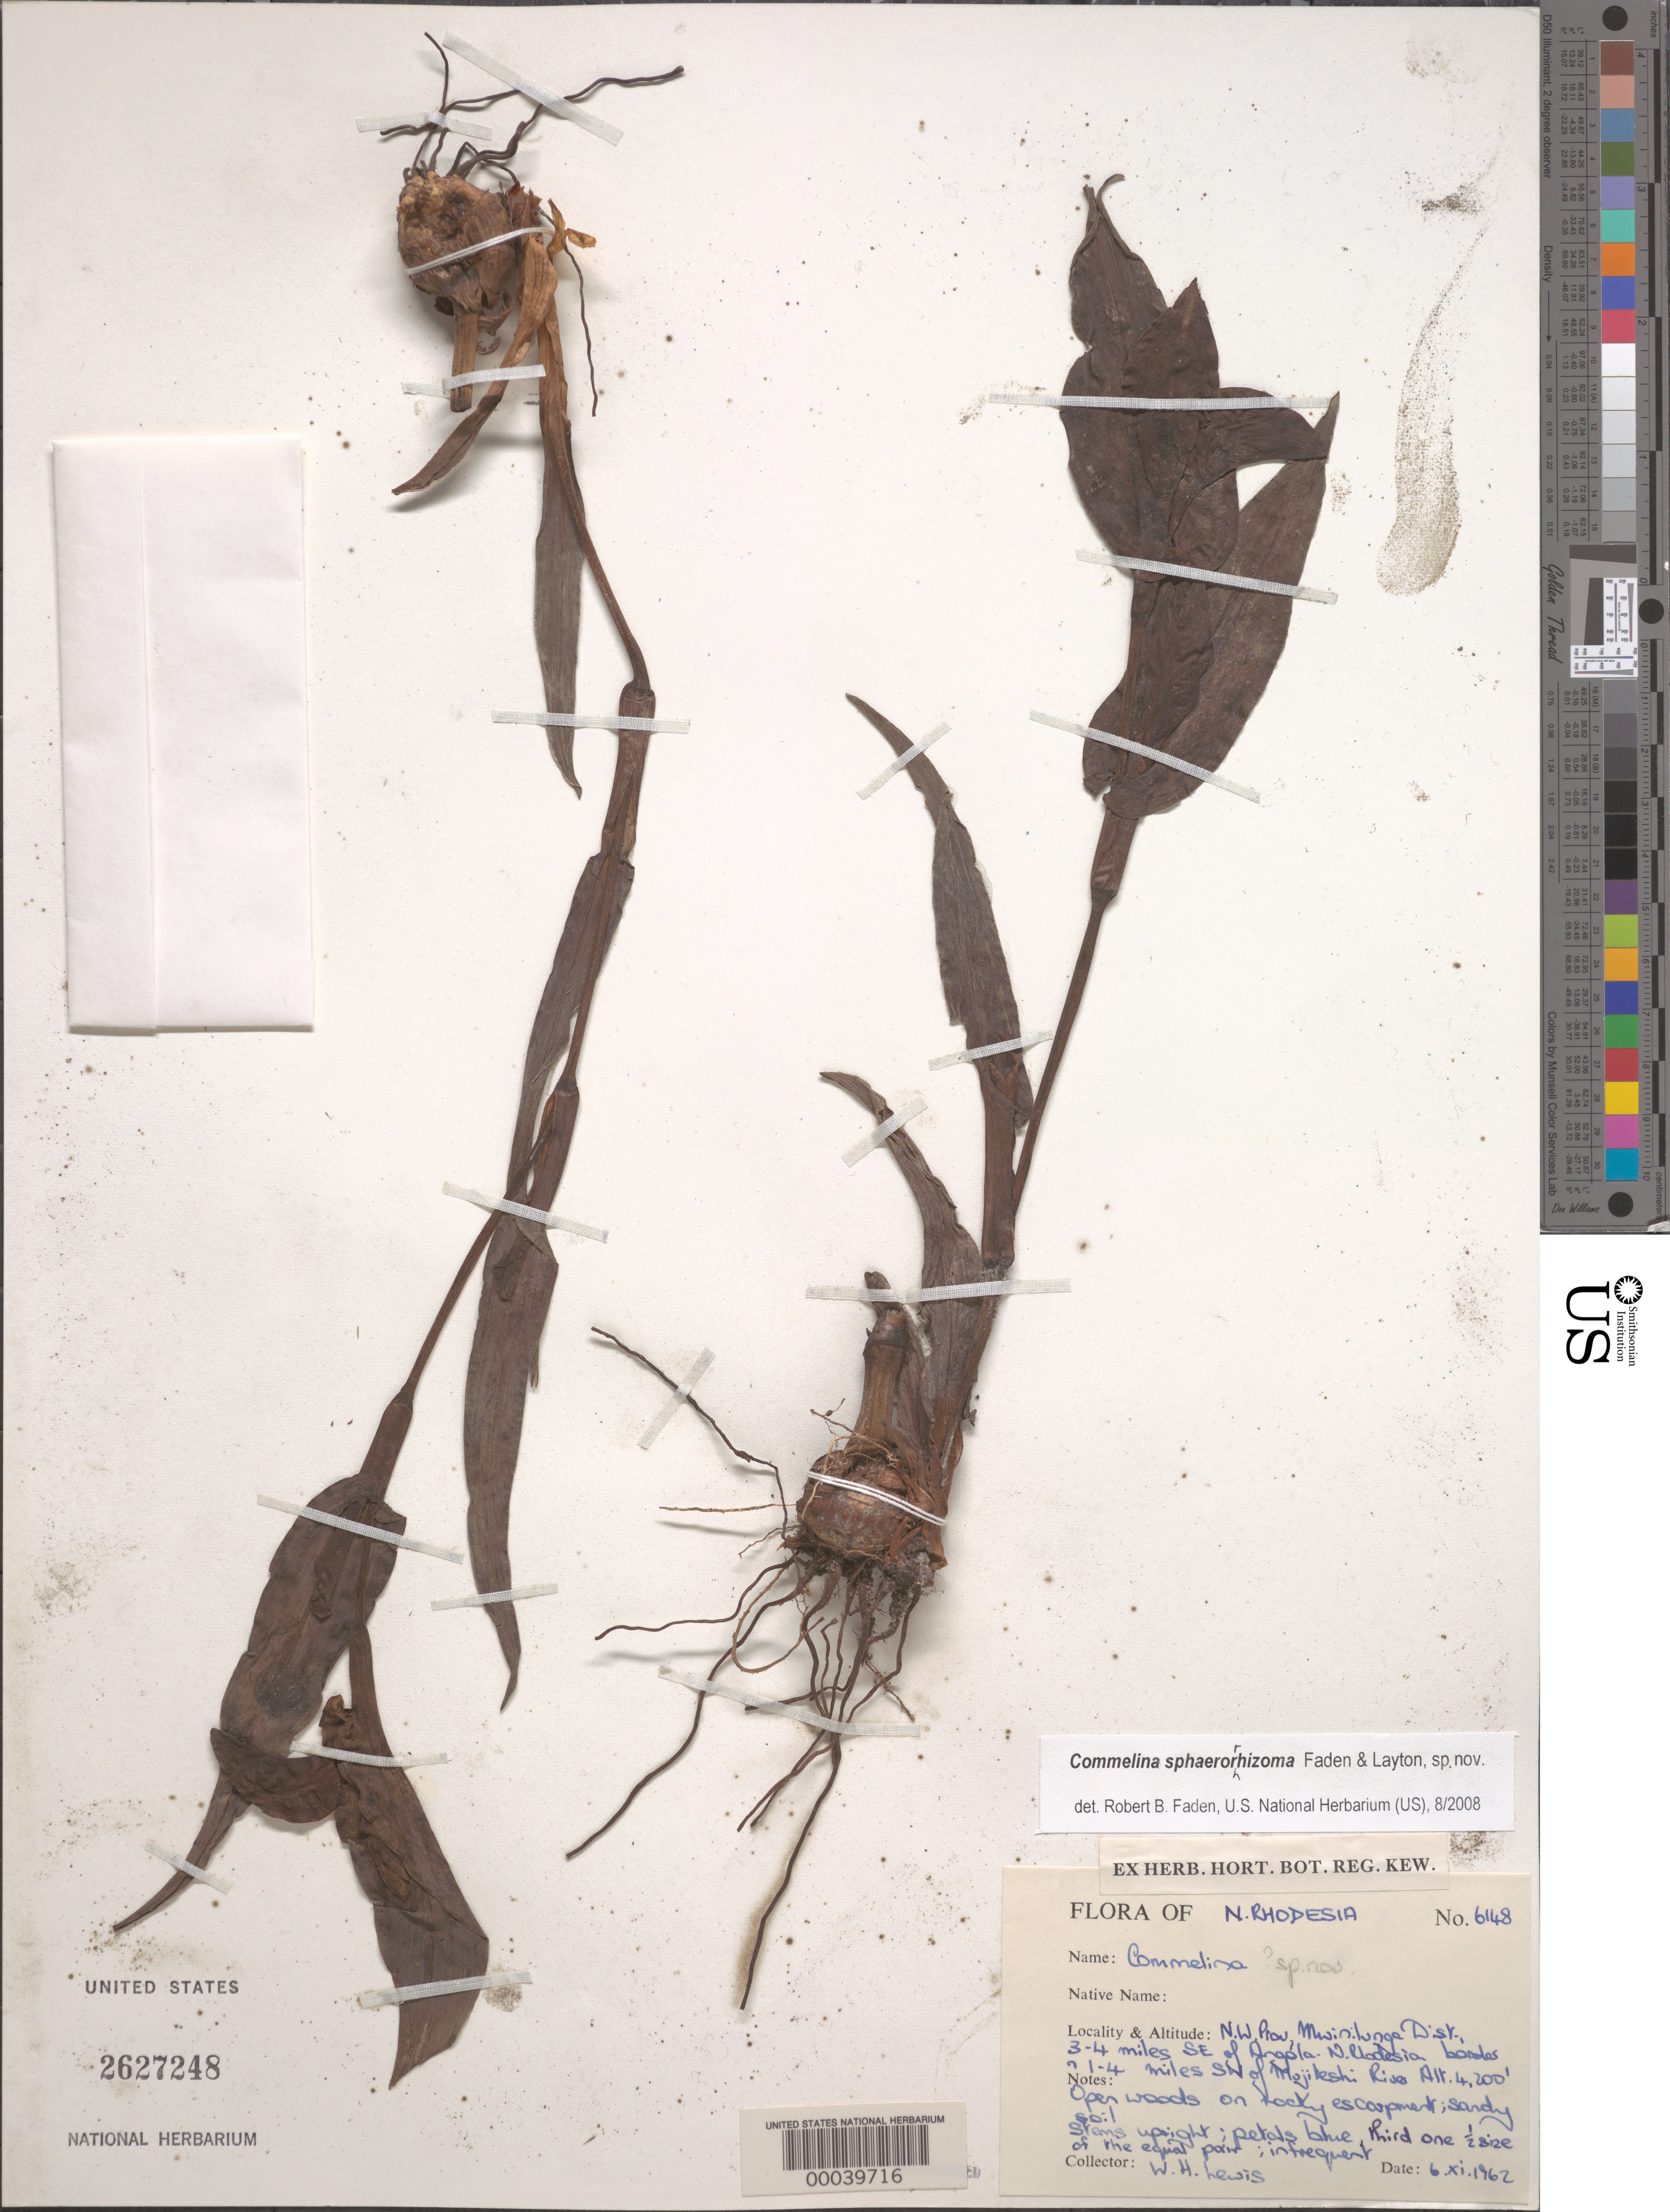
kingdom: Plantae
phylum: Tracheophyta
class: Liliopsida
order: Commelinales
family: Commelinaceae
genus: Commelina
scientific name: Commelina sp.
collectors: W. H. Lewis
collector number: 6148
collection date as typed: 06 Nov 1962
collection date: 1962-11-06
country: Zambia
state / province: North-Western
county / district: Mwinilunga Dist.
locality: Sw of mujileshi river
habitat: Open woods, rocky sandy soil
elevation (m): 1281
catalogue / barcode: US 2627248